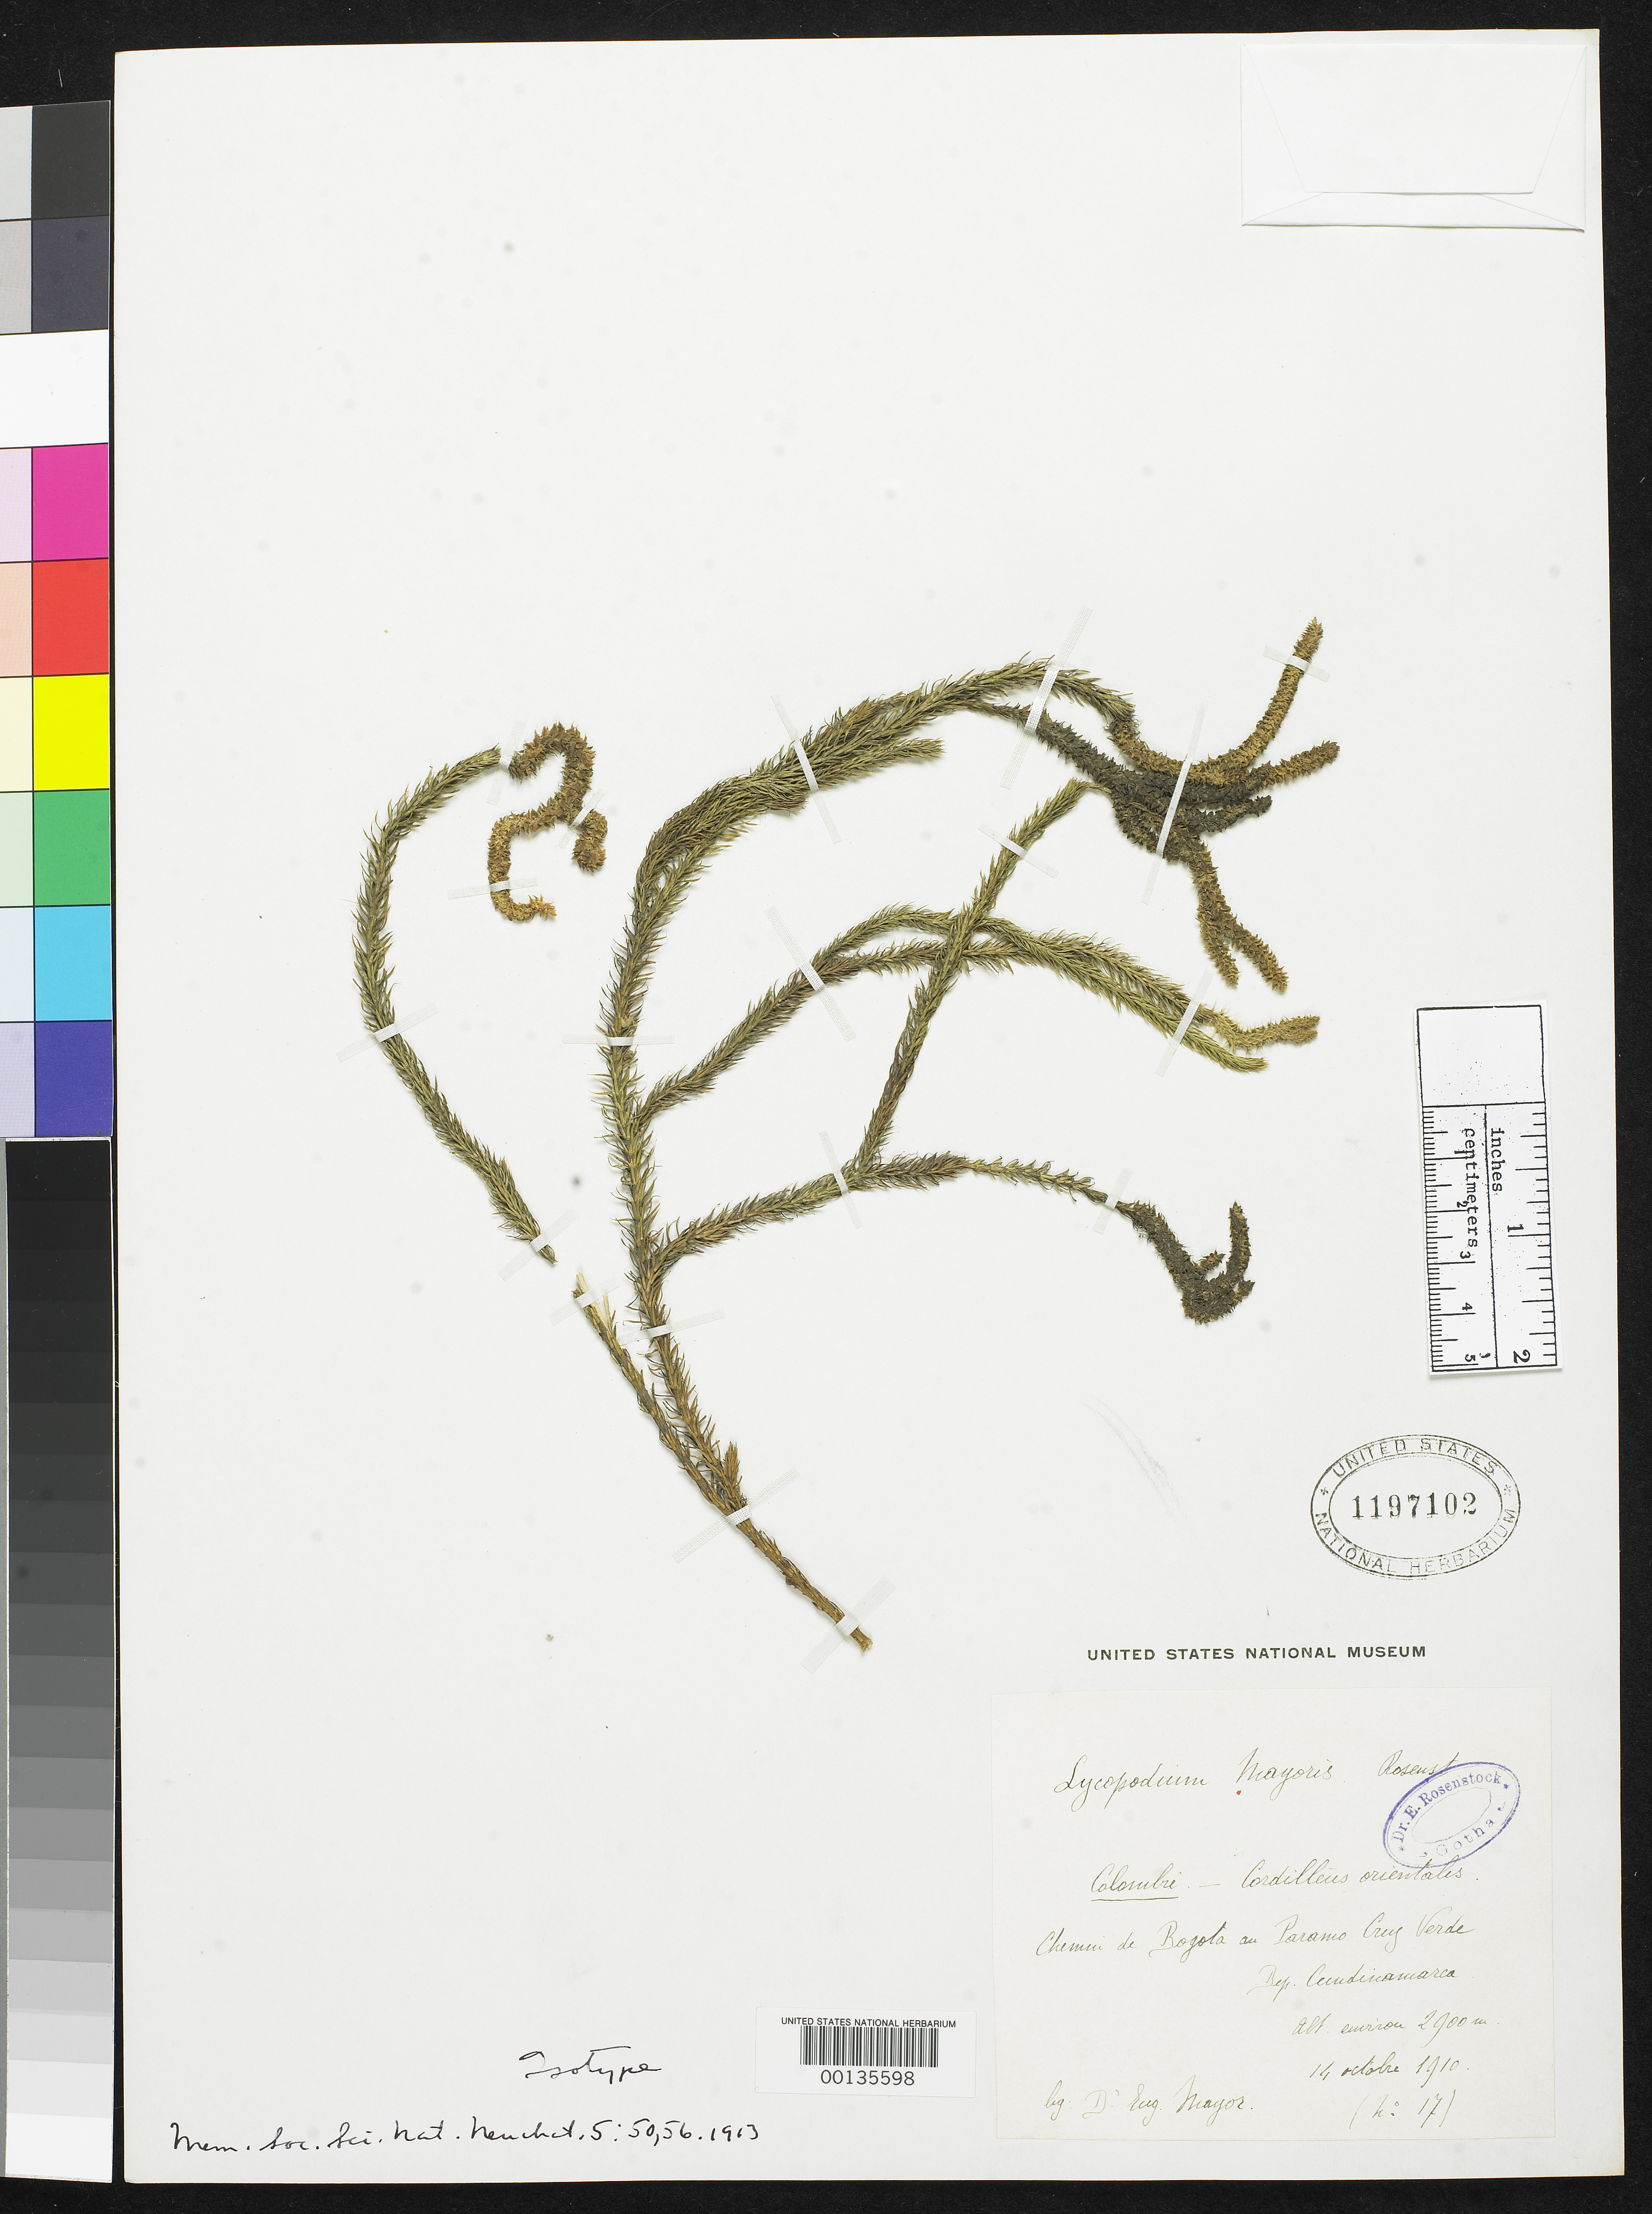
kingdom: Plantae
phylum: Tracheophyta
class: Lycopodiopsida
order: Lycopodiales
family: Lycopodiaceae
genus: Lycopodium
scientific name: Lycopodium mayoris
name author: Rosenst.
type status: Type Collection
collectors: E. Mayer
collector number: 17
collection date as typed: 14 Oct 1910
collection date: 1910-10-14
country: Colombia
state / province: Cundinamarca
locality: Bogota au Paramo Cruz Verde.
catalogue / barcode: US 1197102